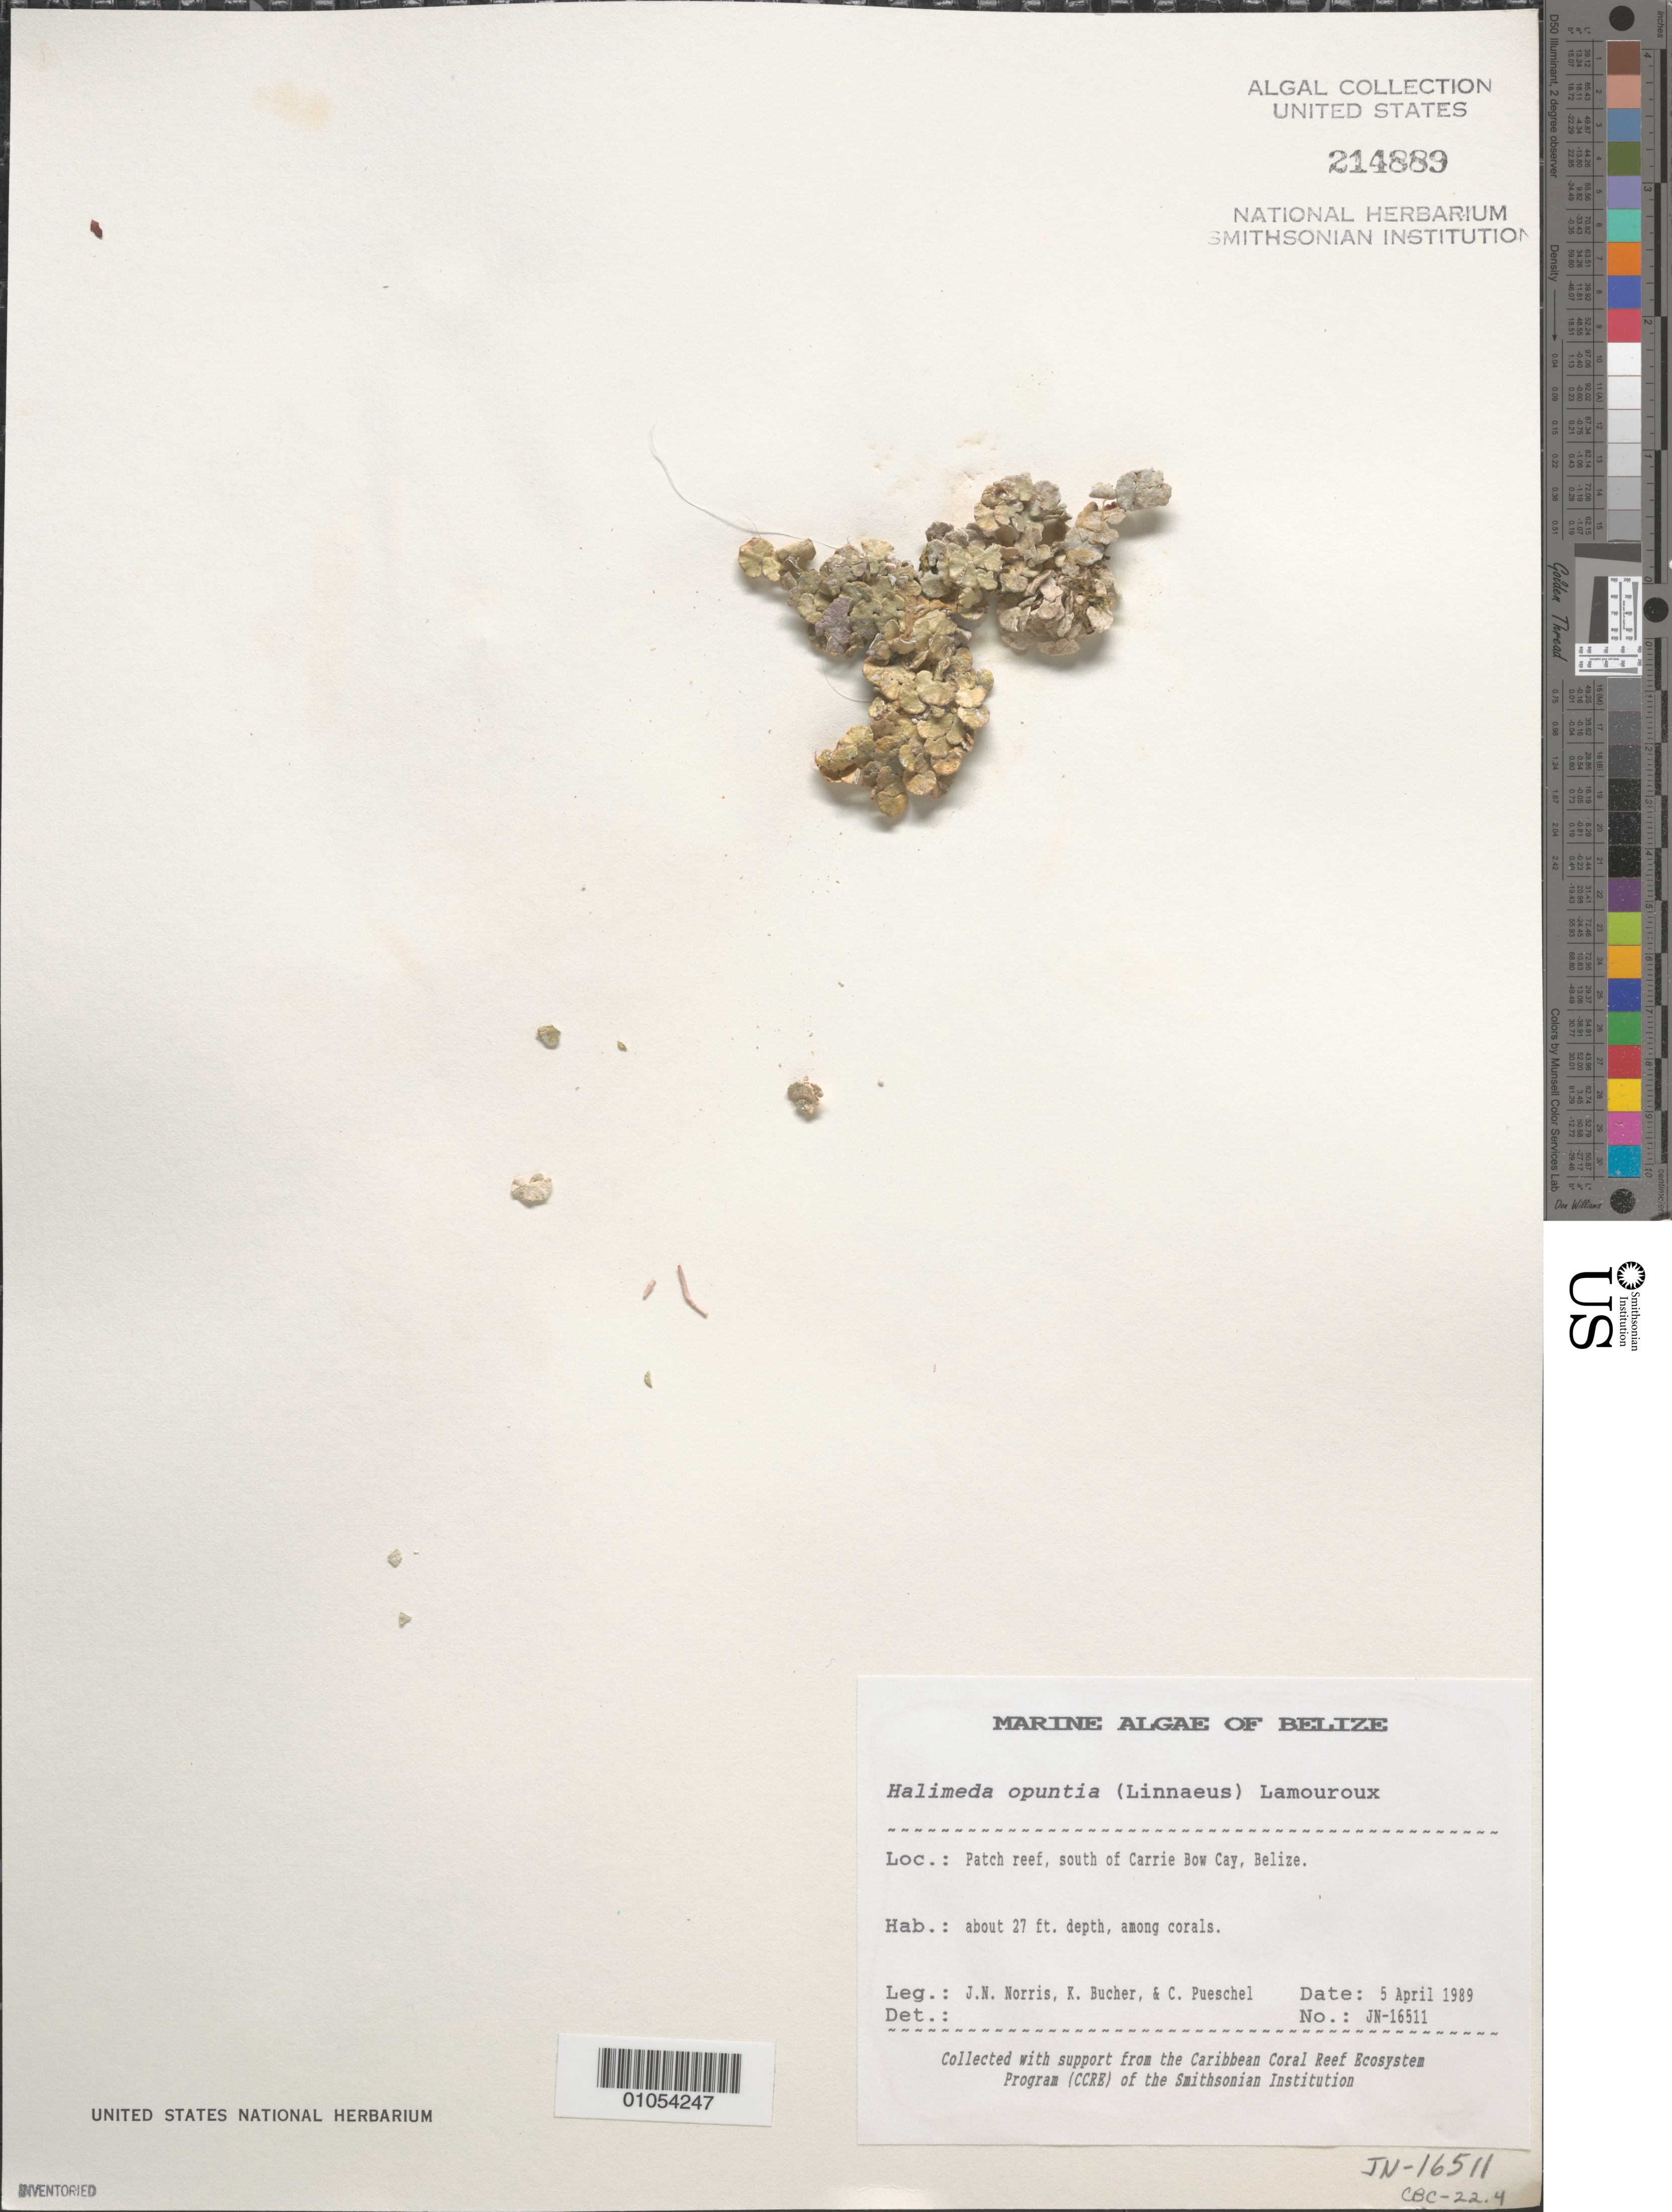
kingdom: Plantae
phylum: Chlorophyta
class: Ulvophyceae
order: Bryopsidales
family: Halimedaceae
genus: Halimeda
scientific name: Halimeda opuntia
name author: (L.) J.V.Lamouroux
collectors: J. N. Norris, K. E. Bucher & C. Pueschel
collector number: JN-16511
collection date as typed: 05 Apr 1989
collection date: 1989-04-05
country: Belize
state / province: Stann Creek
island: Carrie Bow Cay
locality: South of Carrie Bow Cay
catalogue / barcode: US 214889